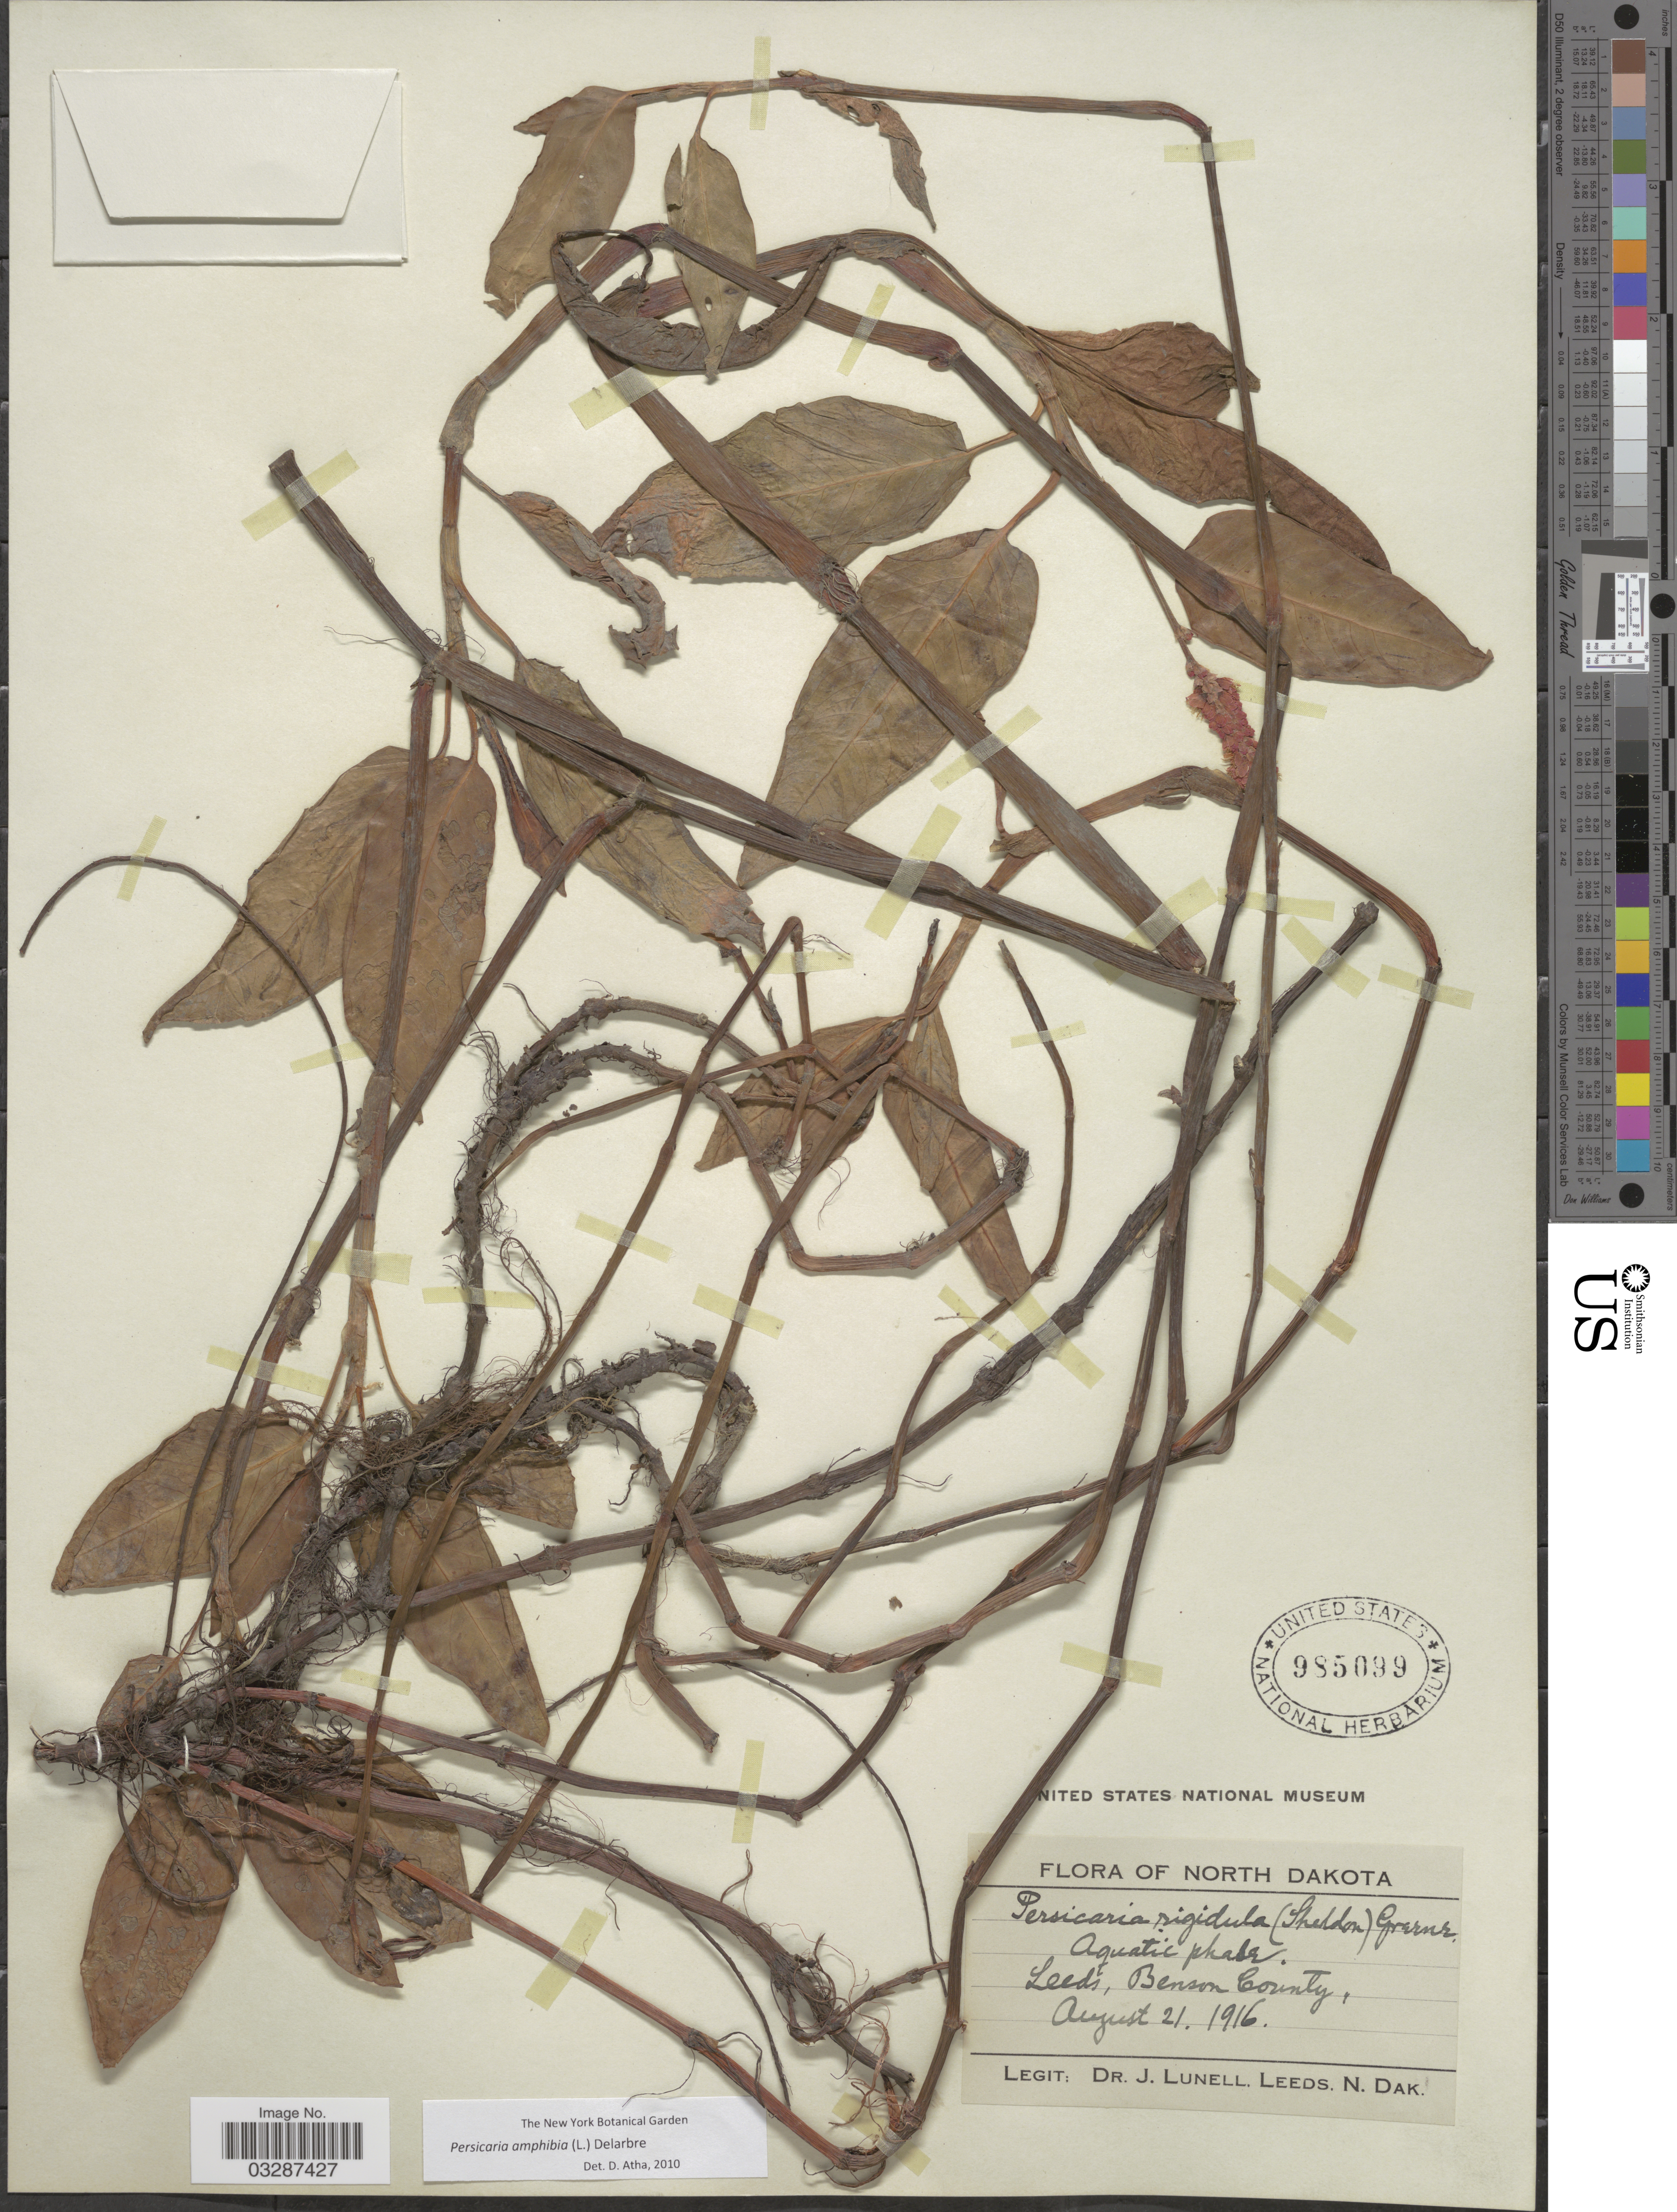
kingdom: Plantae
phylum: Tracheophyta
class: Magnoliopsida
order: Caryophyllales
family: Polygonaceae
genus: Persicaria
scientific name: Persicaria amphibia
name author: (L.) Delarbre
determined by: Atha, D. E.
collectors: J. Lunell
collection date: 1916-08-21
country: United States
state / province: North Dakota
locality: Leeds, Benson County.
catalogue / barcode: US 985099